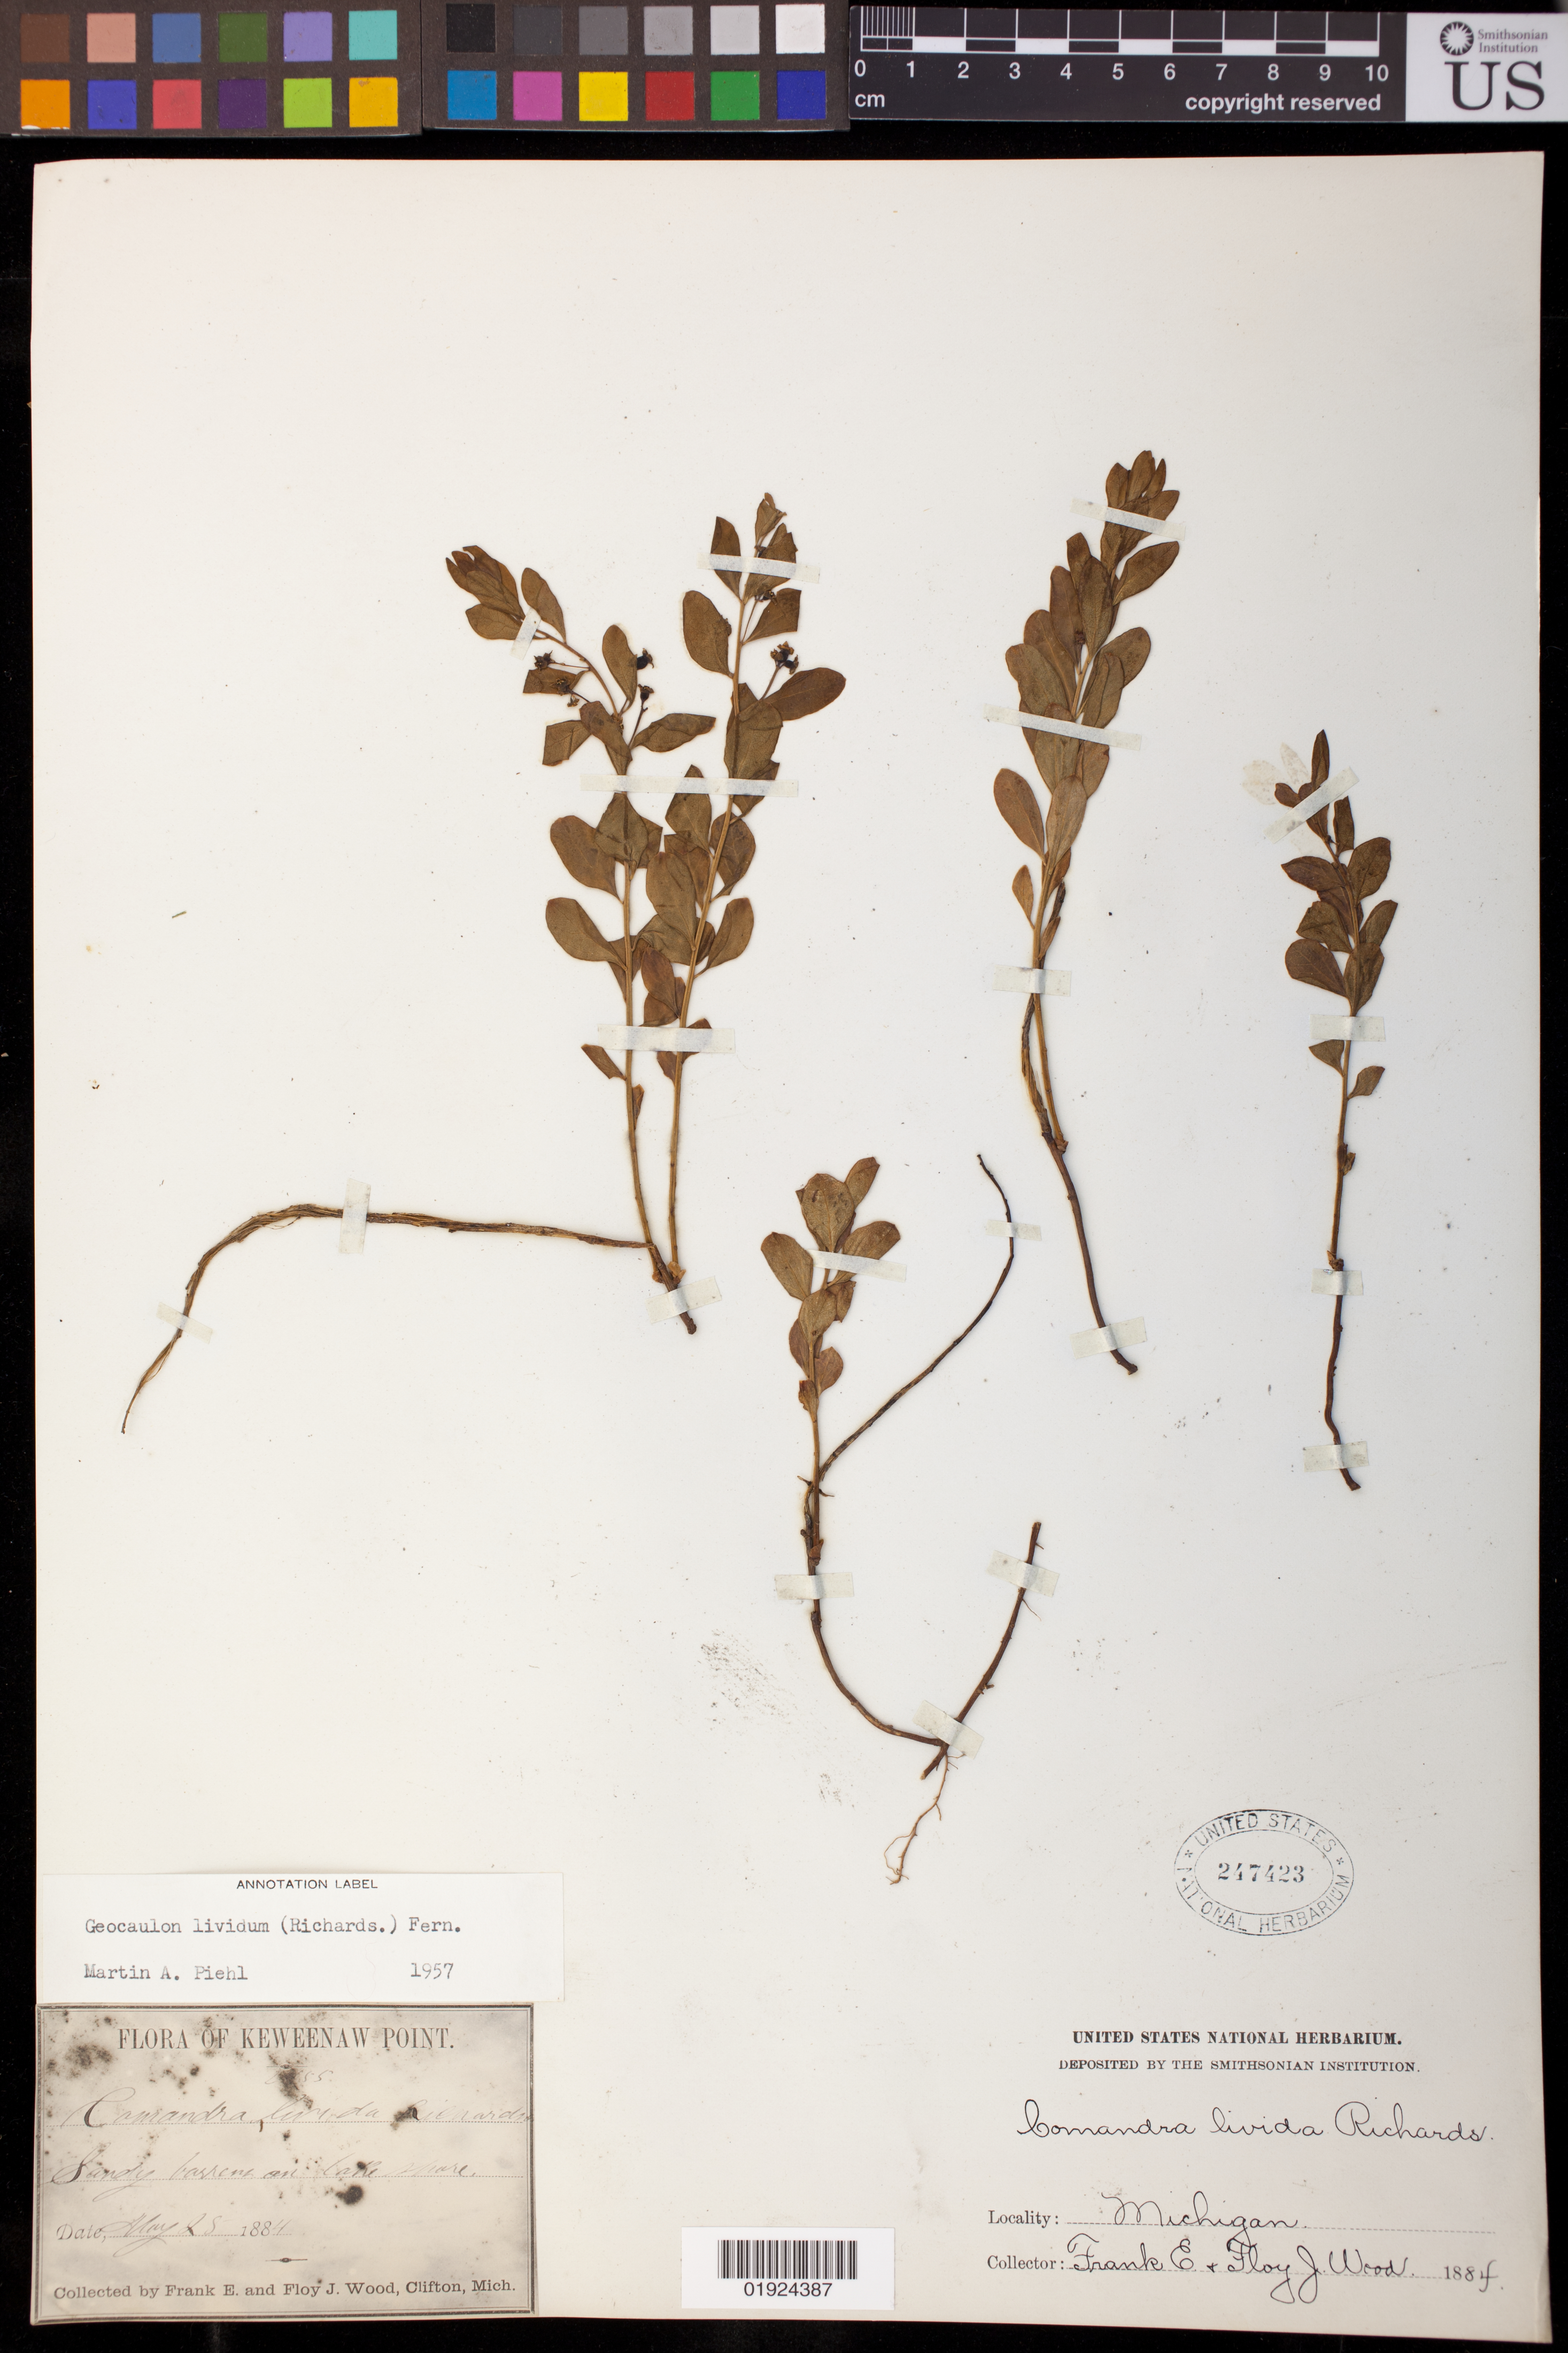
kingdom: Plantae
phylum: Tracheophyta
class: Magnoliopsida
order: Santalales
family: Comandraceae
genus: Geocaulon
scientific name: Geocaulon lividum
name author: (Richardson) Fernald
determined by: Piehl, M. A.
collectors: F. Wood & F. Wood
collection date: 1884-05-25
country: United States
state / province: Michigan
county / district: Keweenaw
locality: Keweenaw Point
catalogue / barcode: US 247423